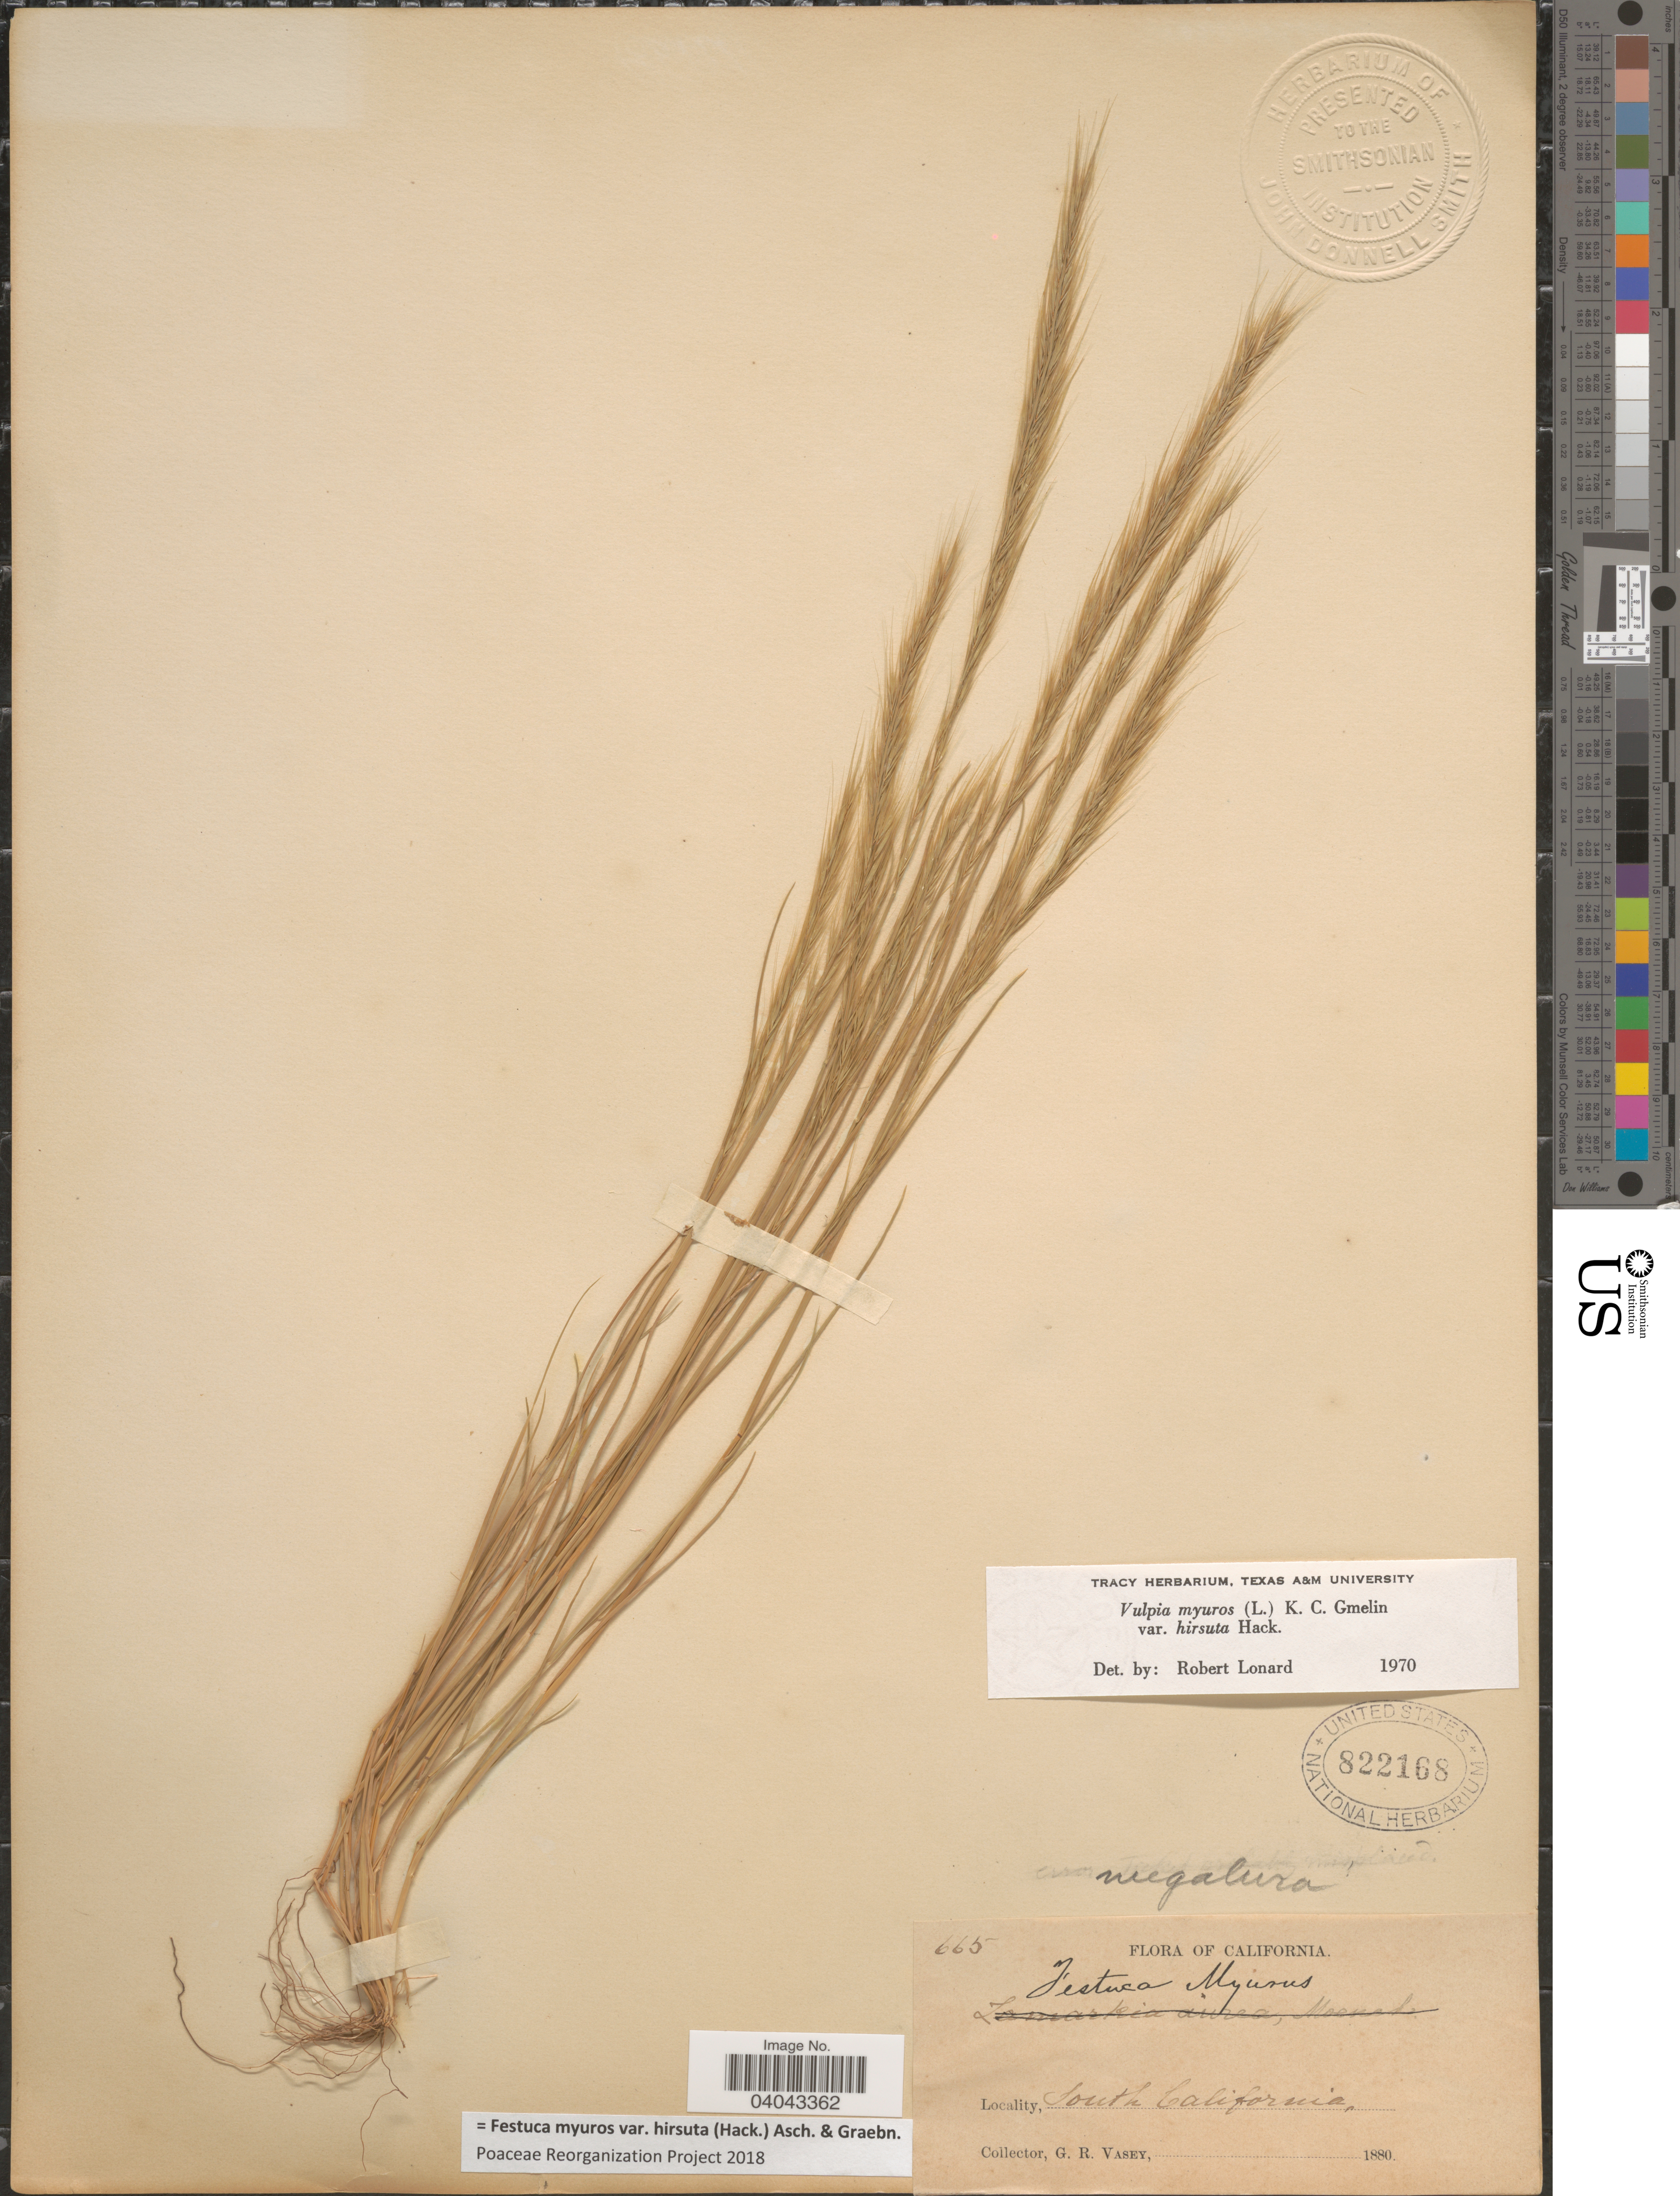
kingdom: Plantae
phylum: Tracheophyta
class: Liliopsida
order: Poales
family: Poaceae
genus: Festuca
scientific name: Festuca myuros var. hirsuta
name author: (Hack.) Asch. & Graebn.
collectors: G. R. Vasey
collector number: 665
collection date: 1880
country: United States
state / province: California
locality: South California.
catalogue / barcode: US 822168